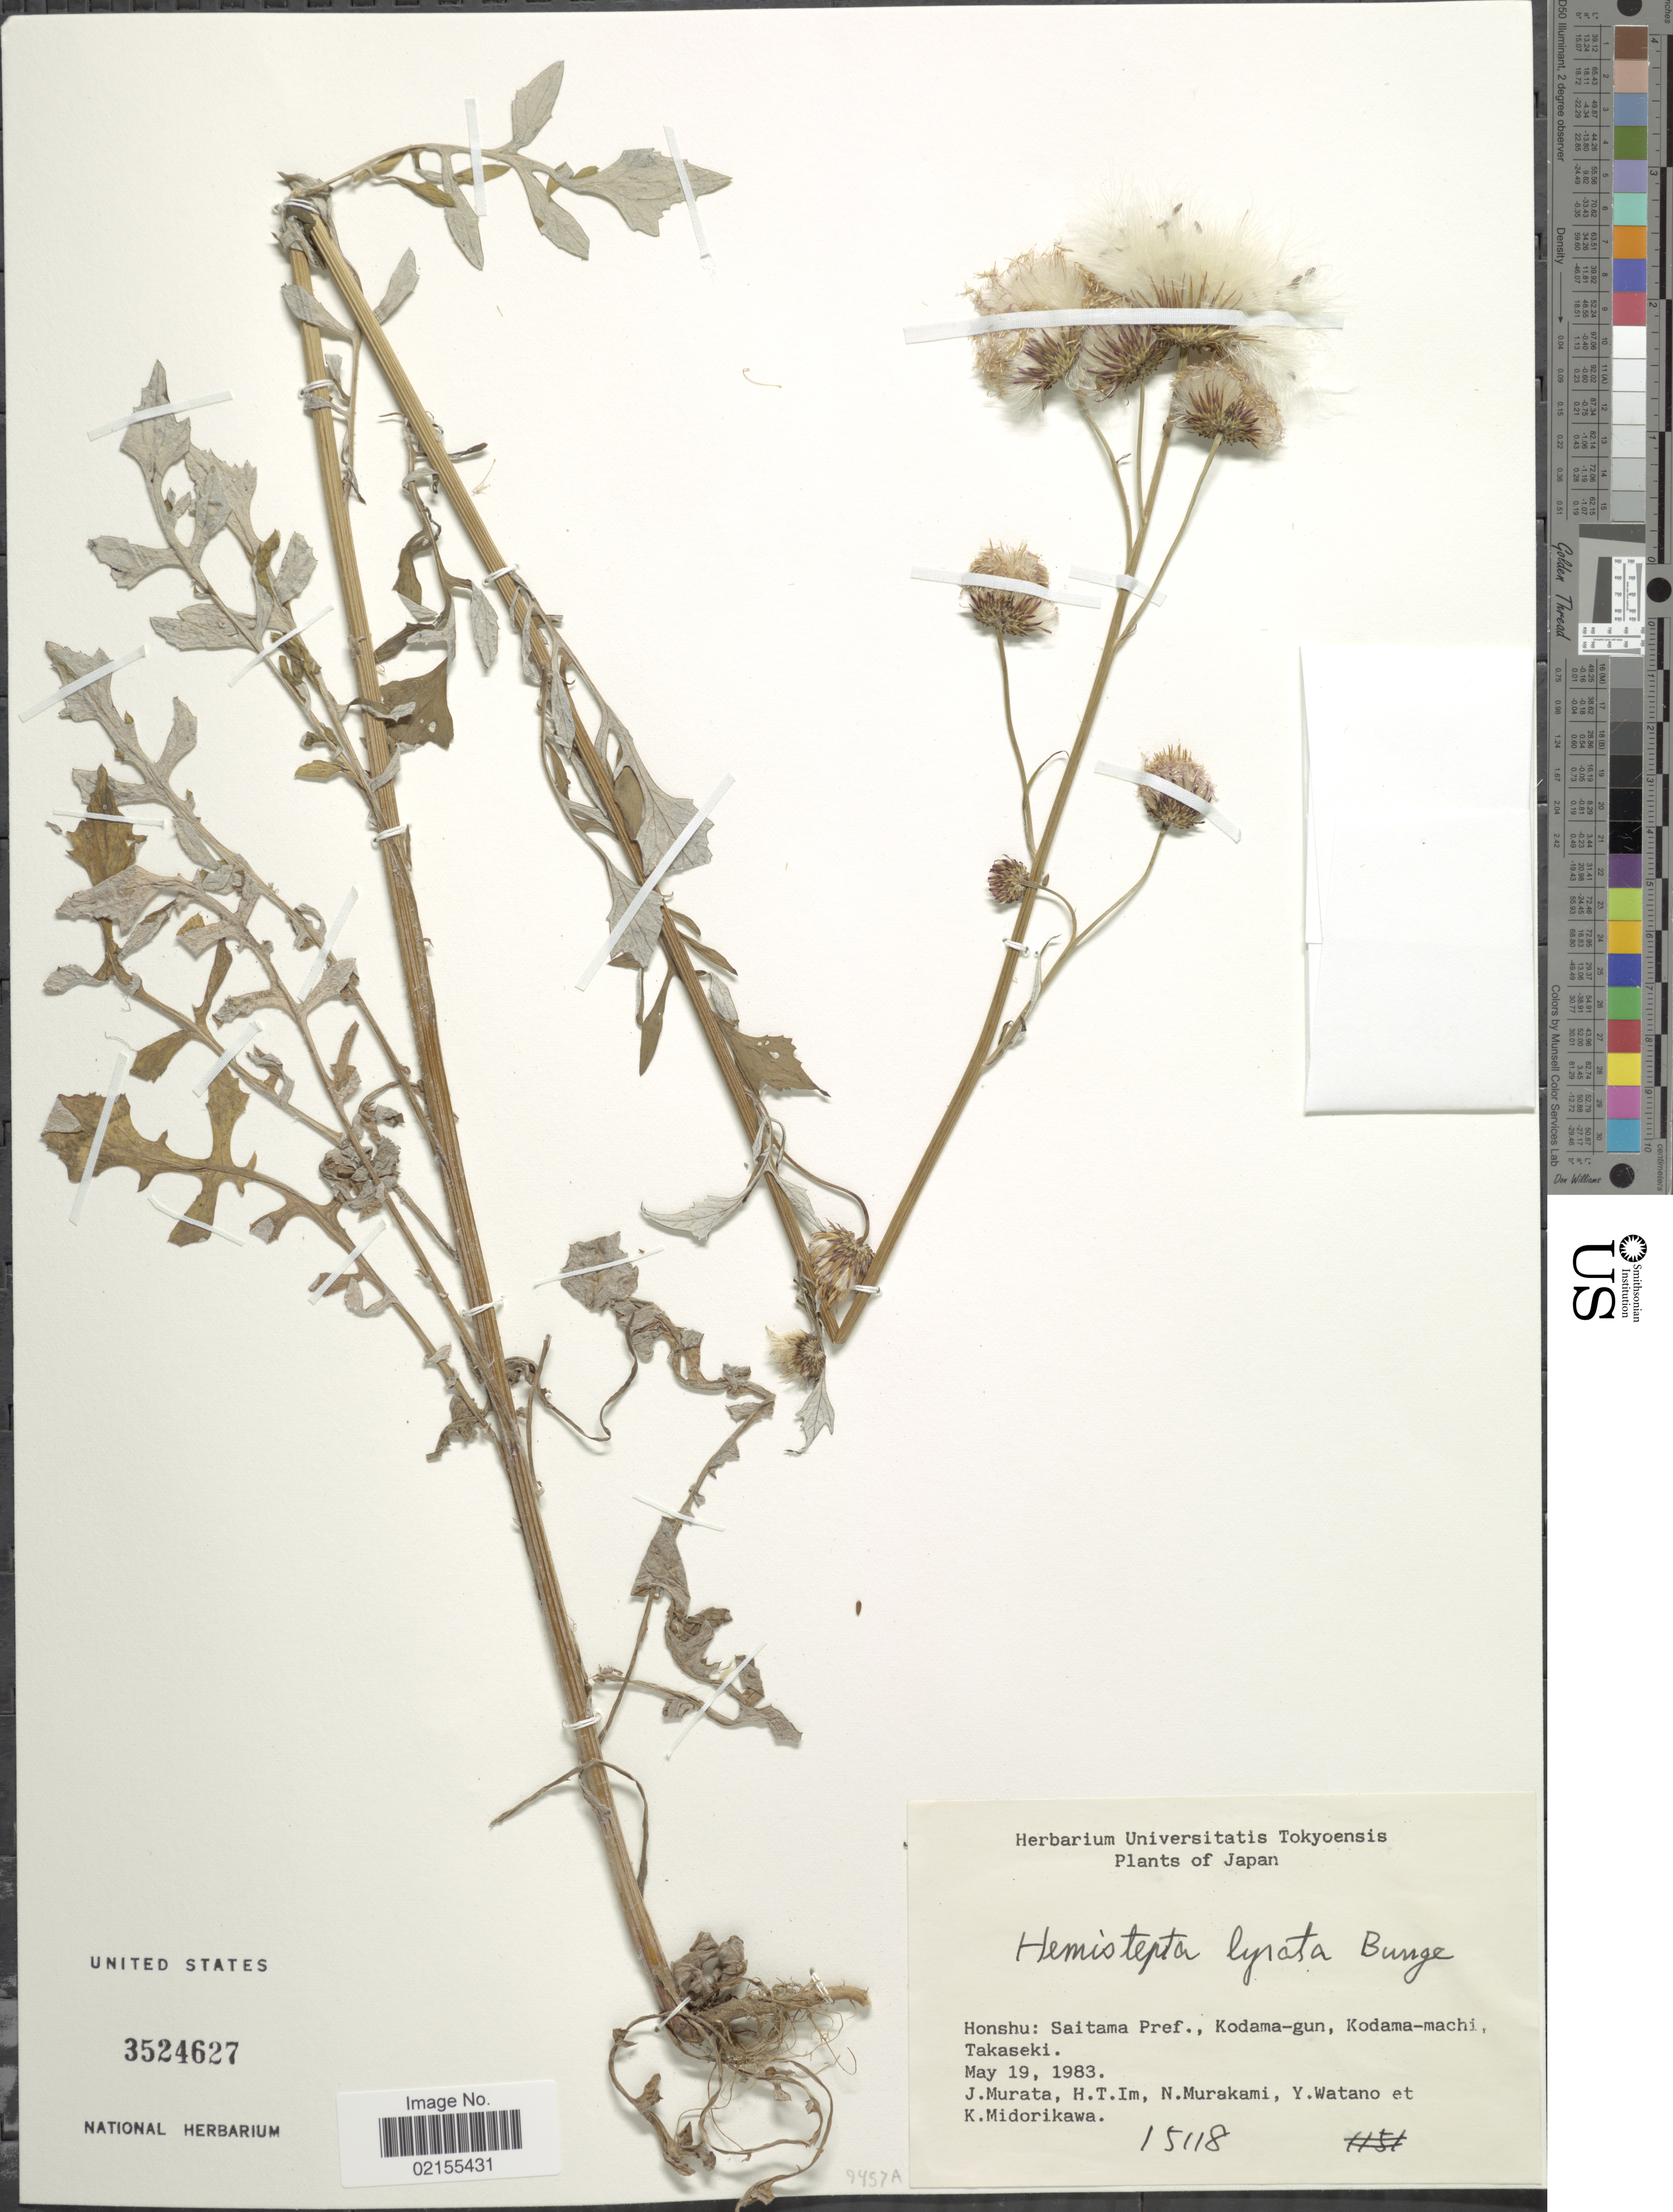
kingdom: Plantae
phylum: Tracheophyta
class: Magnoliopsida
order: Asterales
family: Asteraceae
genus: Hemistepta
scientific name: Hemistepta lyrata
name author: Bunge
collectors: J. Murata, H. Im, N. Murakami, Y. Watano & K. Midorikawa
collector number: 15118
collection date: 1983-05-19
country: Japan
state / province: Saitama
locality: Honshu, Kodama-gun, Kodama-machi, Takaseki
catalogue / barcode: US 3524627